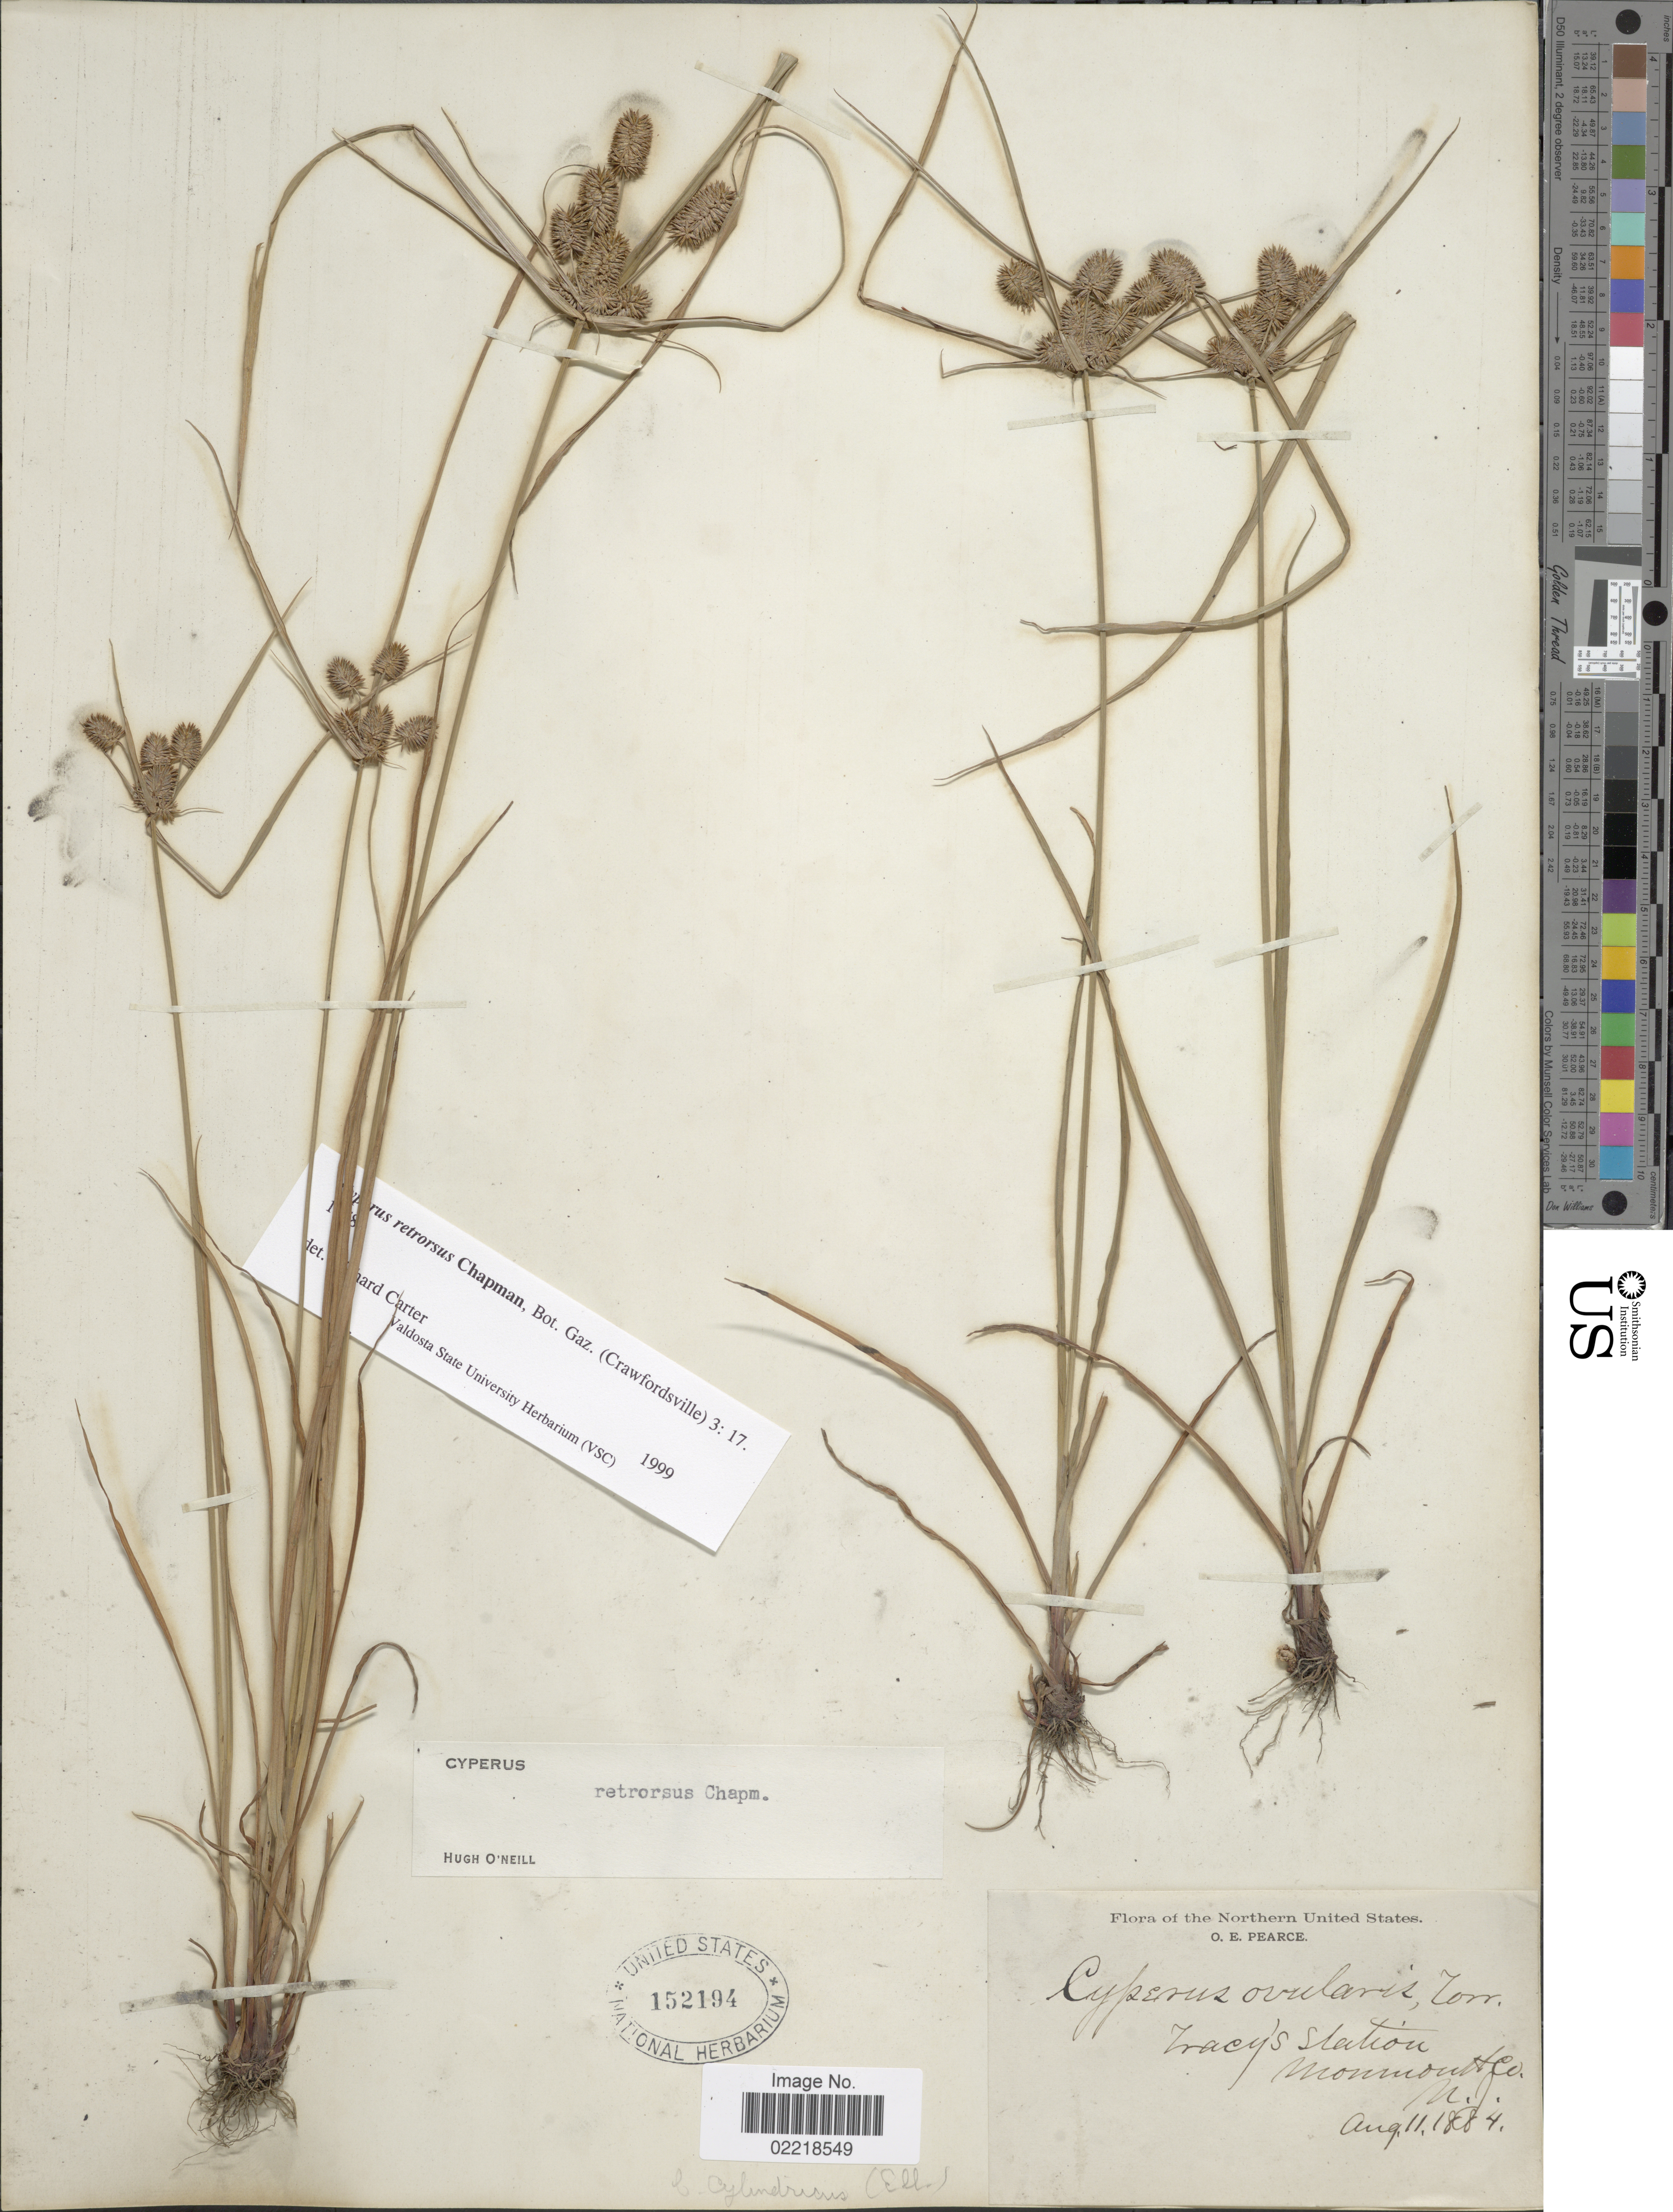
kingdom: Plantae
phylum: Tracheophyta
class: Liliopsida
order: Poales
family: Cyperaceae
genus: Cyperus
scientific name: Cyperus retrorsus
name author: Chapm.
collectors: O. E. Pearce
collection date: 1884-08-11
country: United States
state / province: New Jersey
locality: Northern United States, Tracy's Station, Monmouth Co.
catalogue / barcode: US 152194